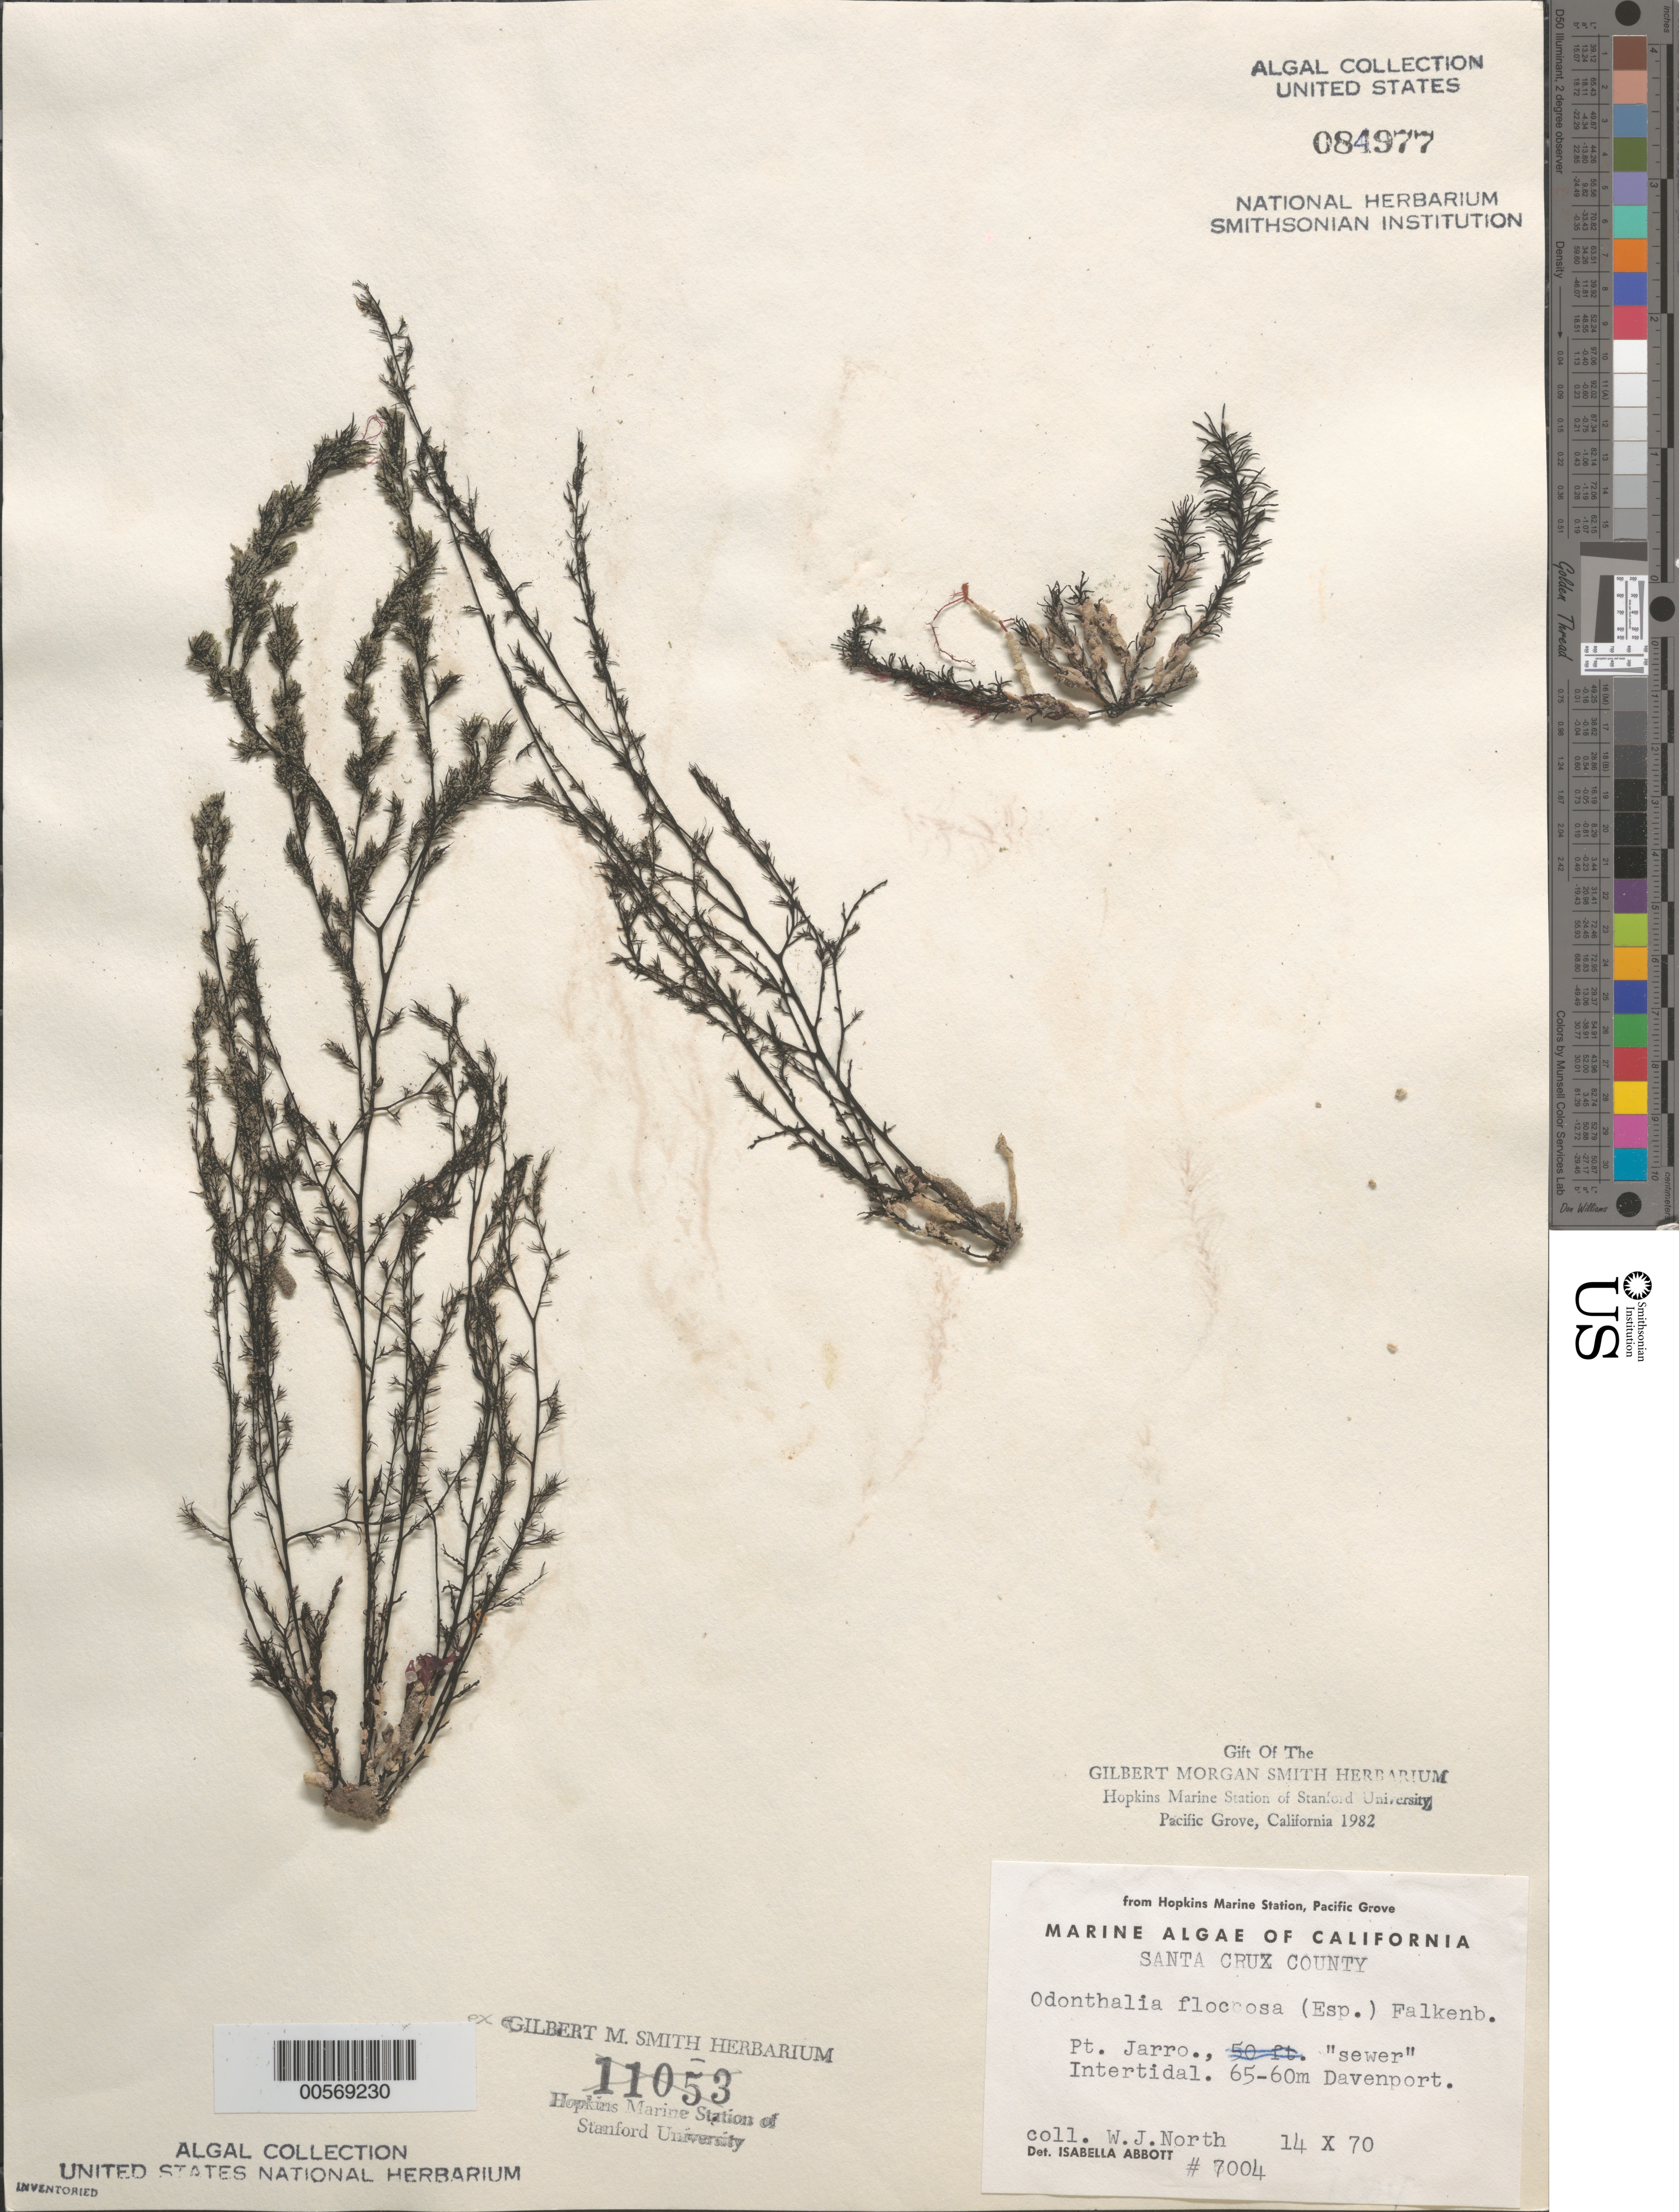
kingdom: Plantae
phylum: Rhodophyta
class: Florideophyceae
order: Ceramiales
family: Rhodomelaceae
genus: Odonthalia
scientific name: Odonthalia floccosa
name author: (Esper) Falkenb.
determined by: Abbott, Isabella A.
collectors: W. North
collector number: IAA 7004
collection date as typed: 14 Oct 1970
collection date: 1970-10-14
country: United States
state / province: California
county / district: Santa Cruz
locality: El Jarro Point (Pt. Jarro), Davenport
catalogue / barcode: US 84977